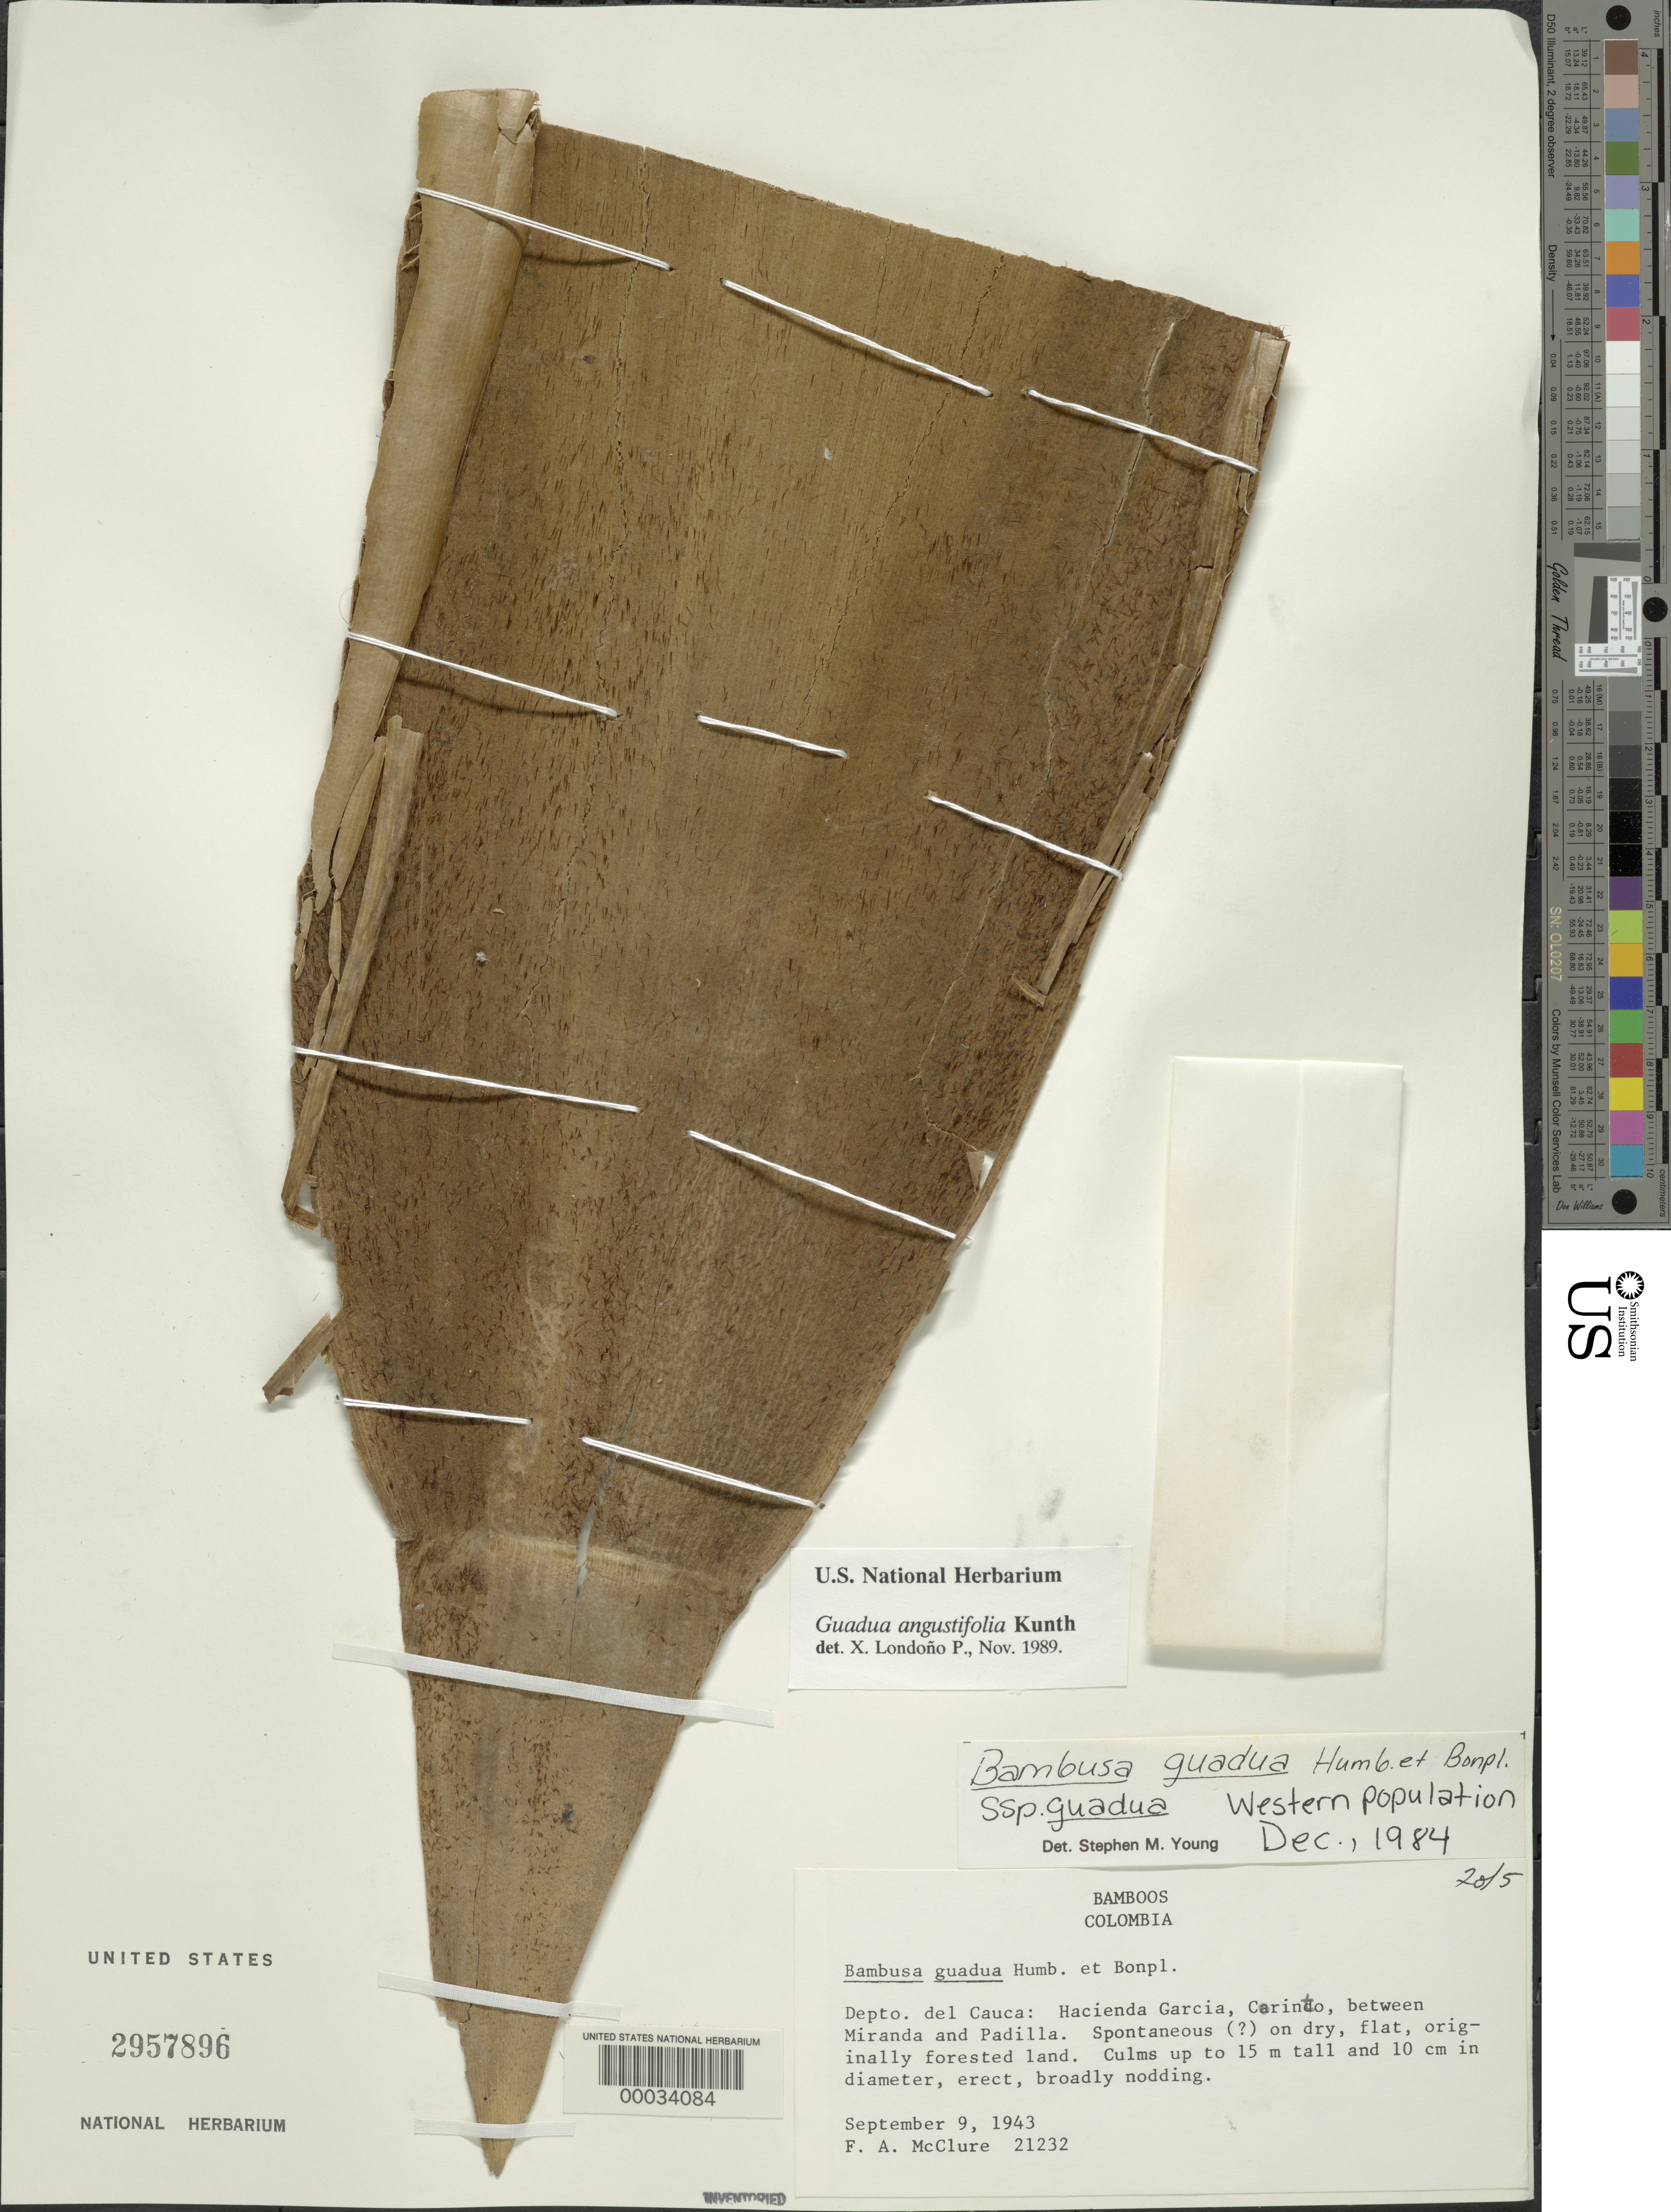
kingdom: Plantae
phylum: Tracheophyta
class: Liliopsida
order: Poales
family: Poaceae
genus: Guadua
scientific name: Guadua angustifolia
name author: Kunth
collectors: F. A. McClure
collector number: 21232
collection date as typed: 09 Sep 1943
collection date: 1943-09-09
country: Colombia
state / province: Cauca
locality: Hacienda Garcia, Corinto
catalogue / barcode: US 2957896